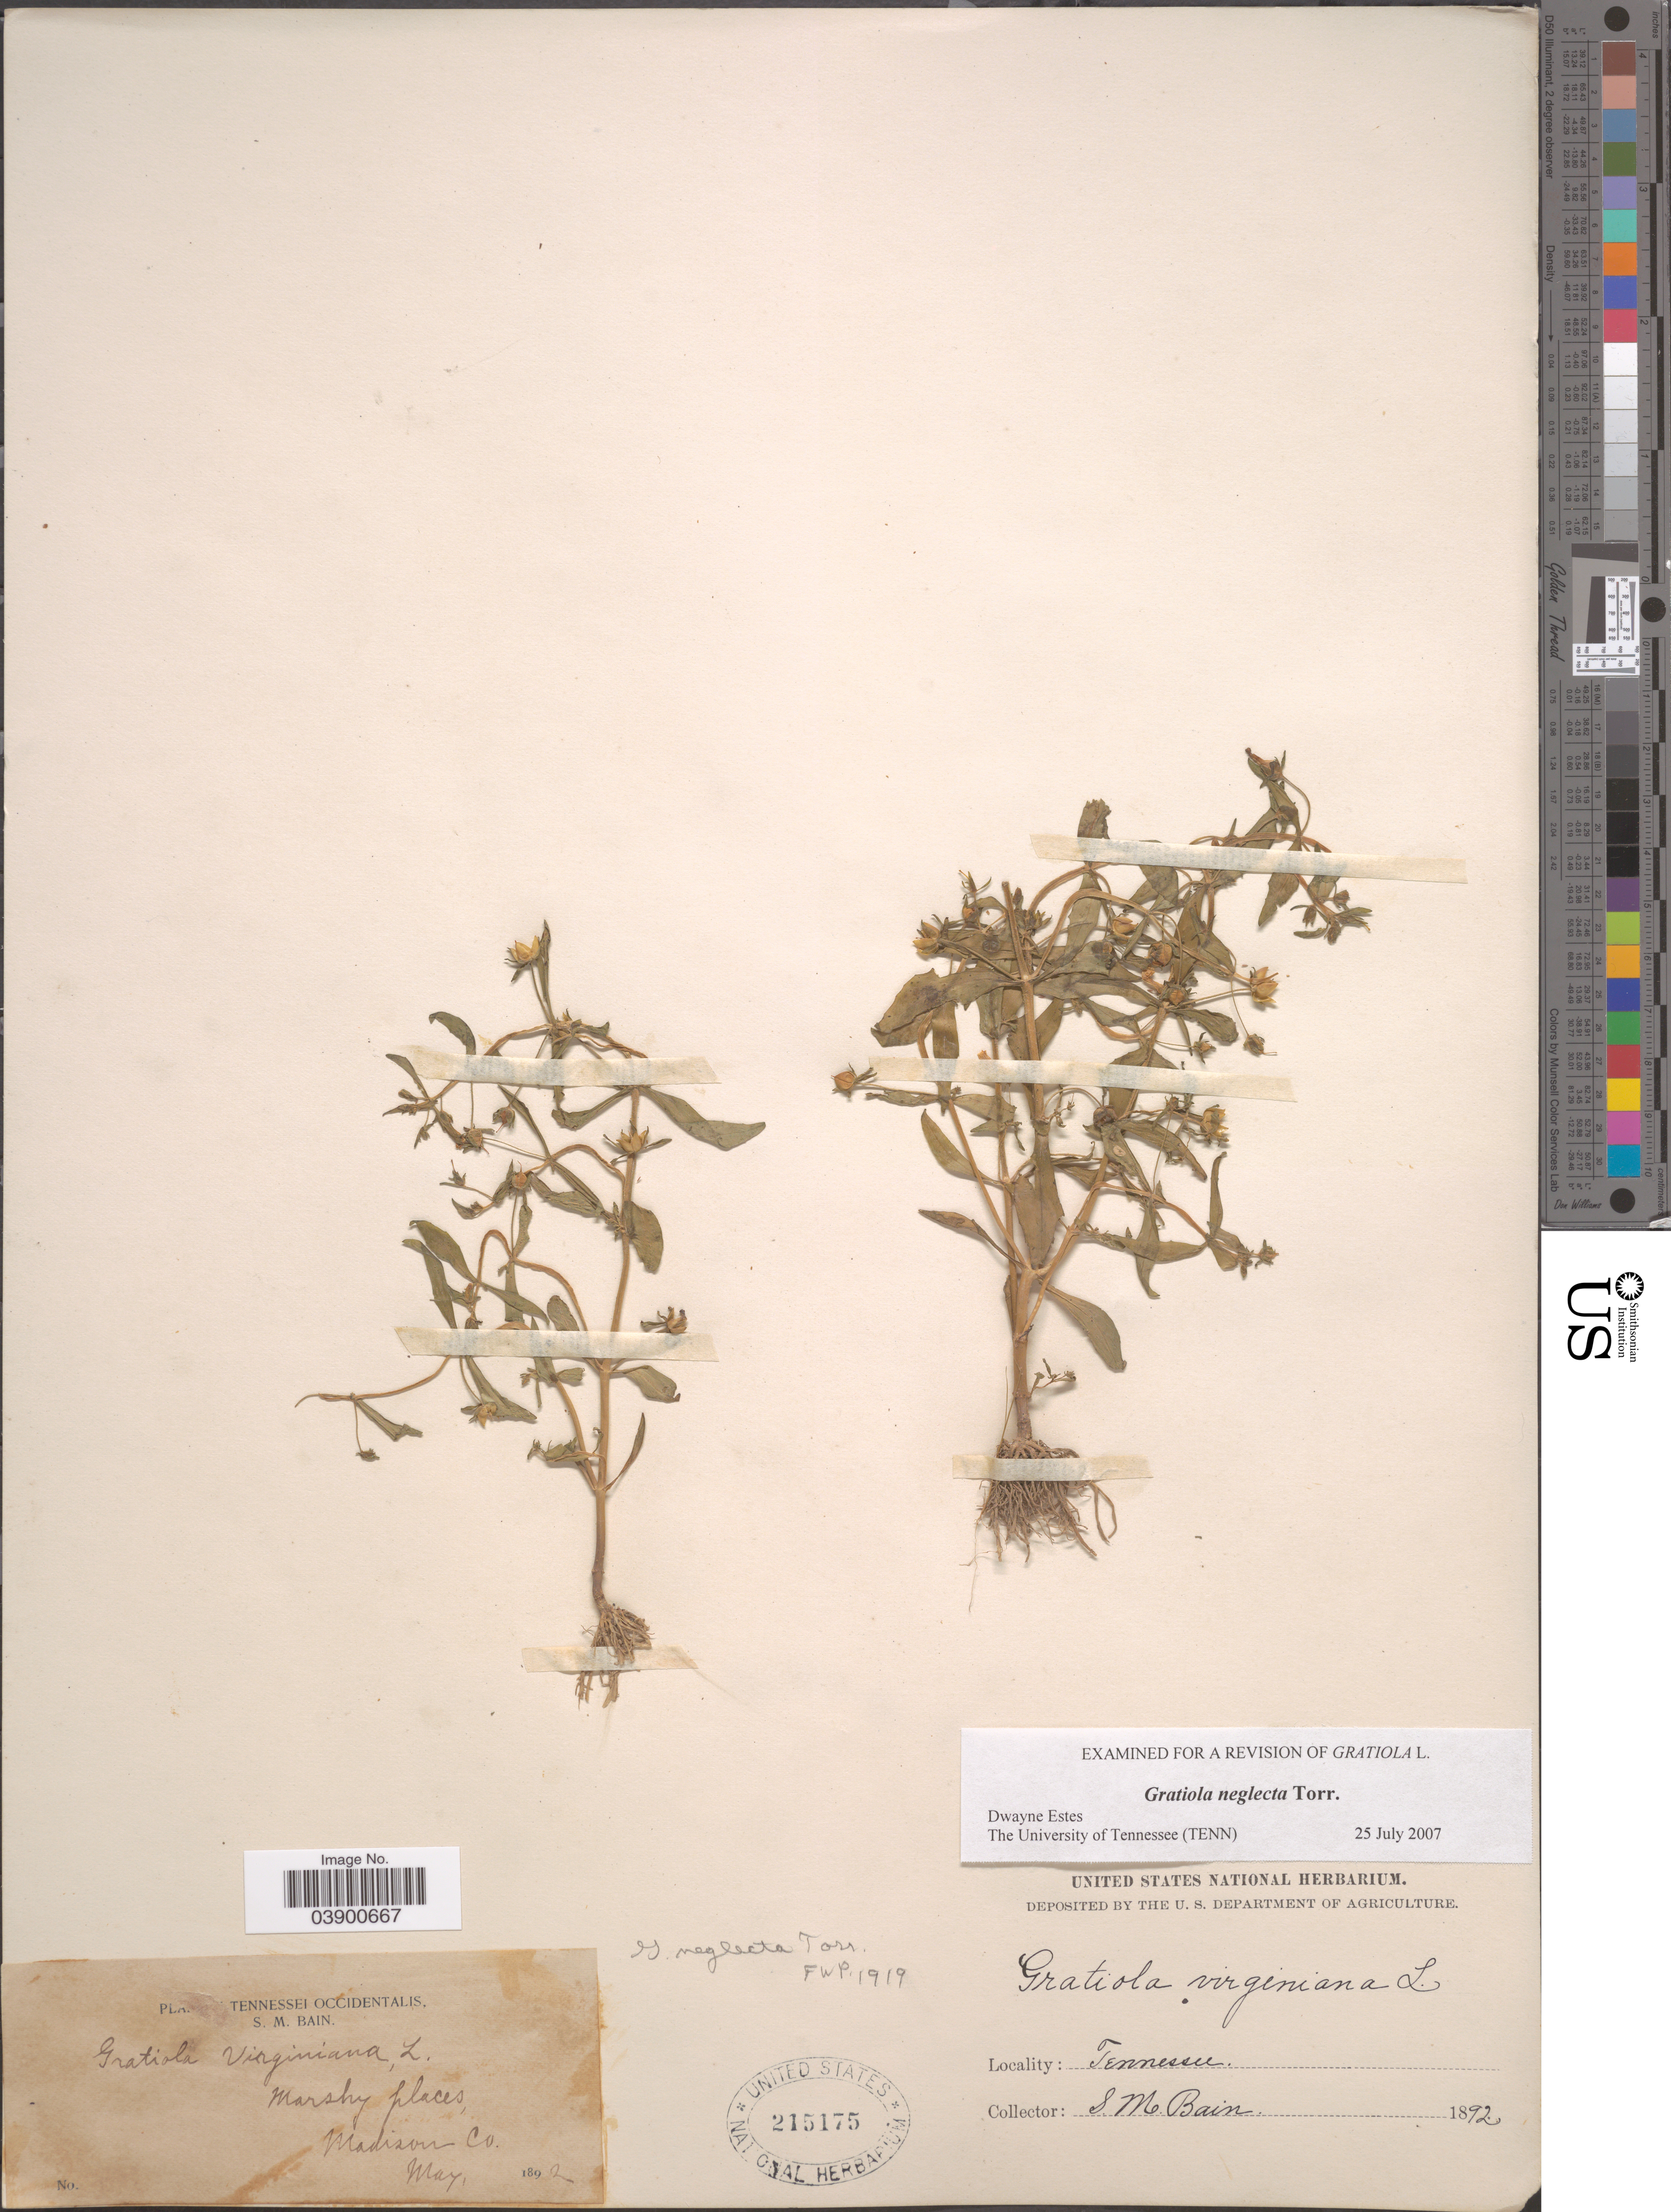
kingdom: Plantae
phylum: Tracheophyta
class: Magnoliopsida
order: Lamiales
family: Plantaginaceae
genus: Gratiola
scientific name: Gratiola neglecta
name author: Torr.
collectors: S. M. Bain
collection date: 1892-05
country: United States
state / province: Tennessee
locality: Madison Co.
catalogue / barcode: US 215175